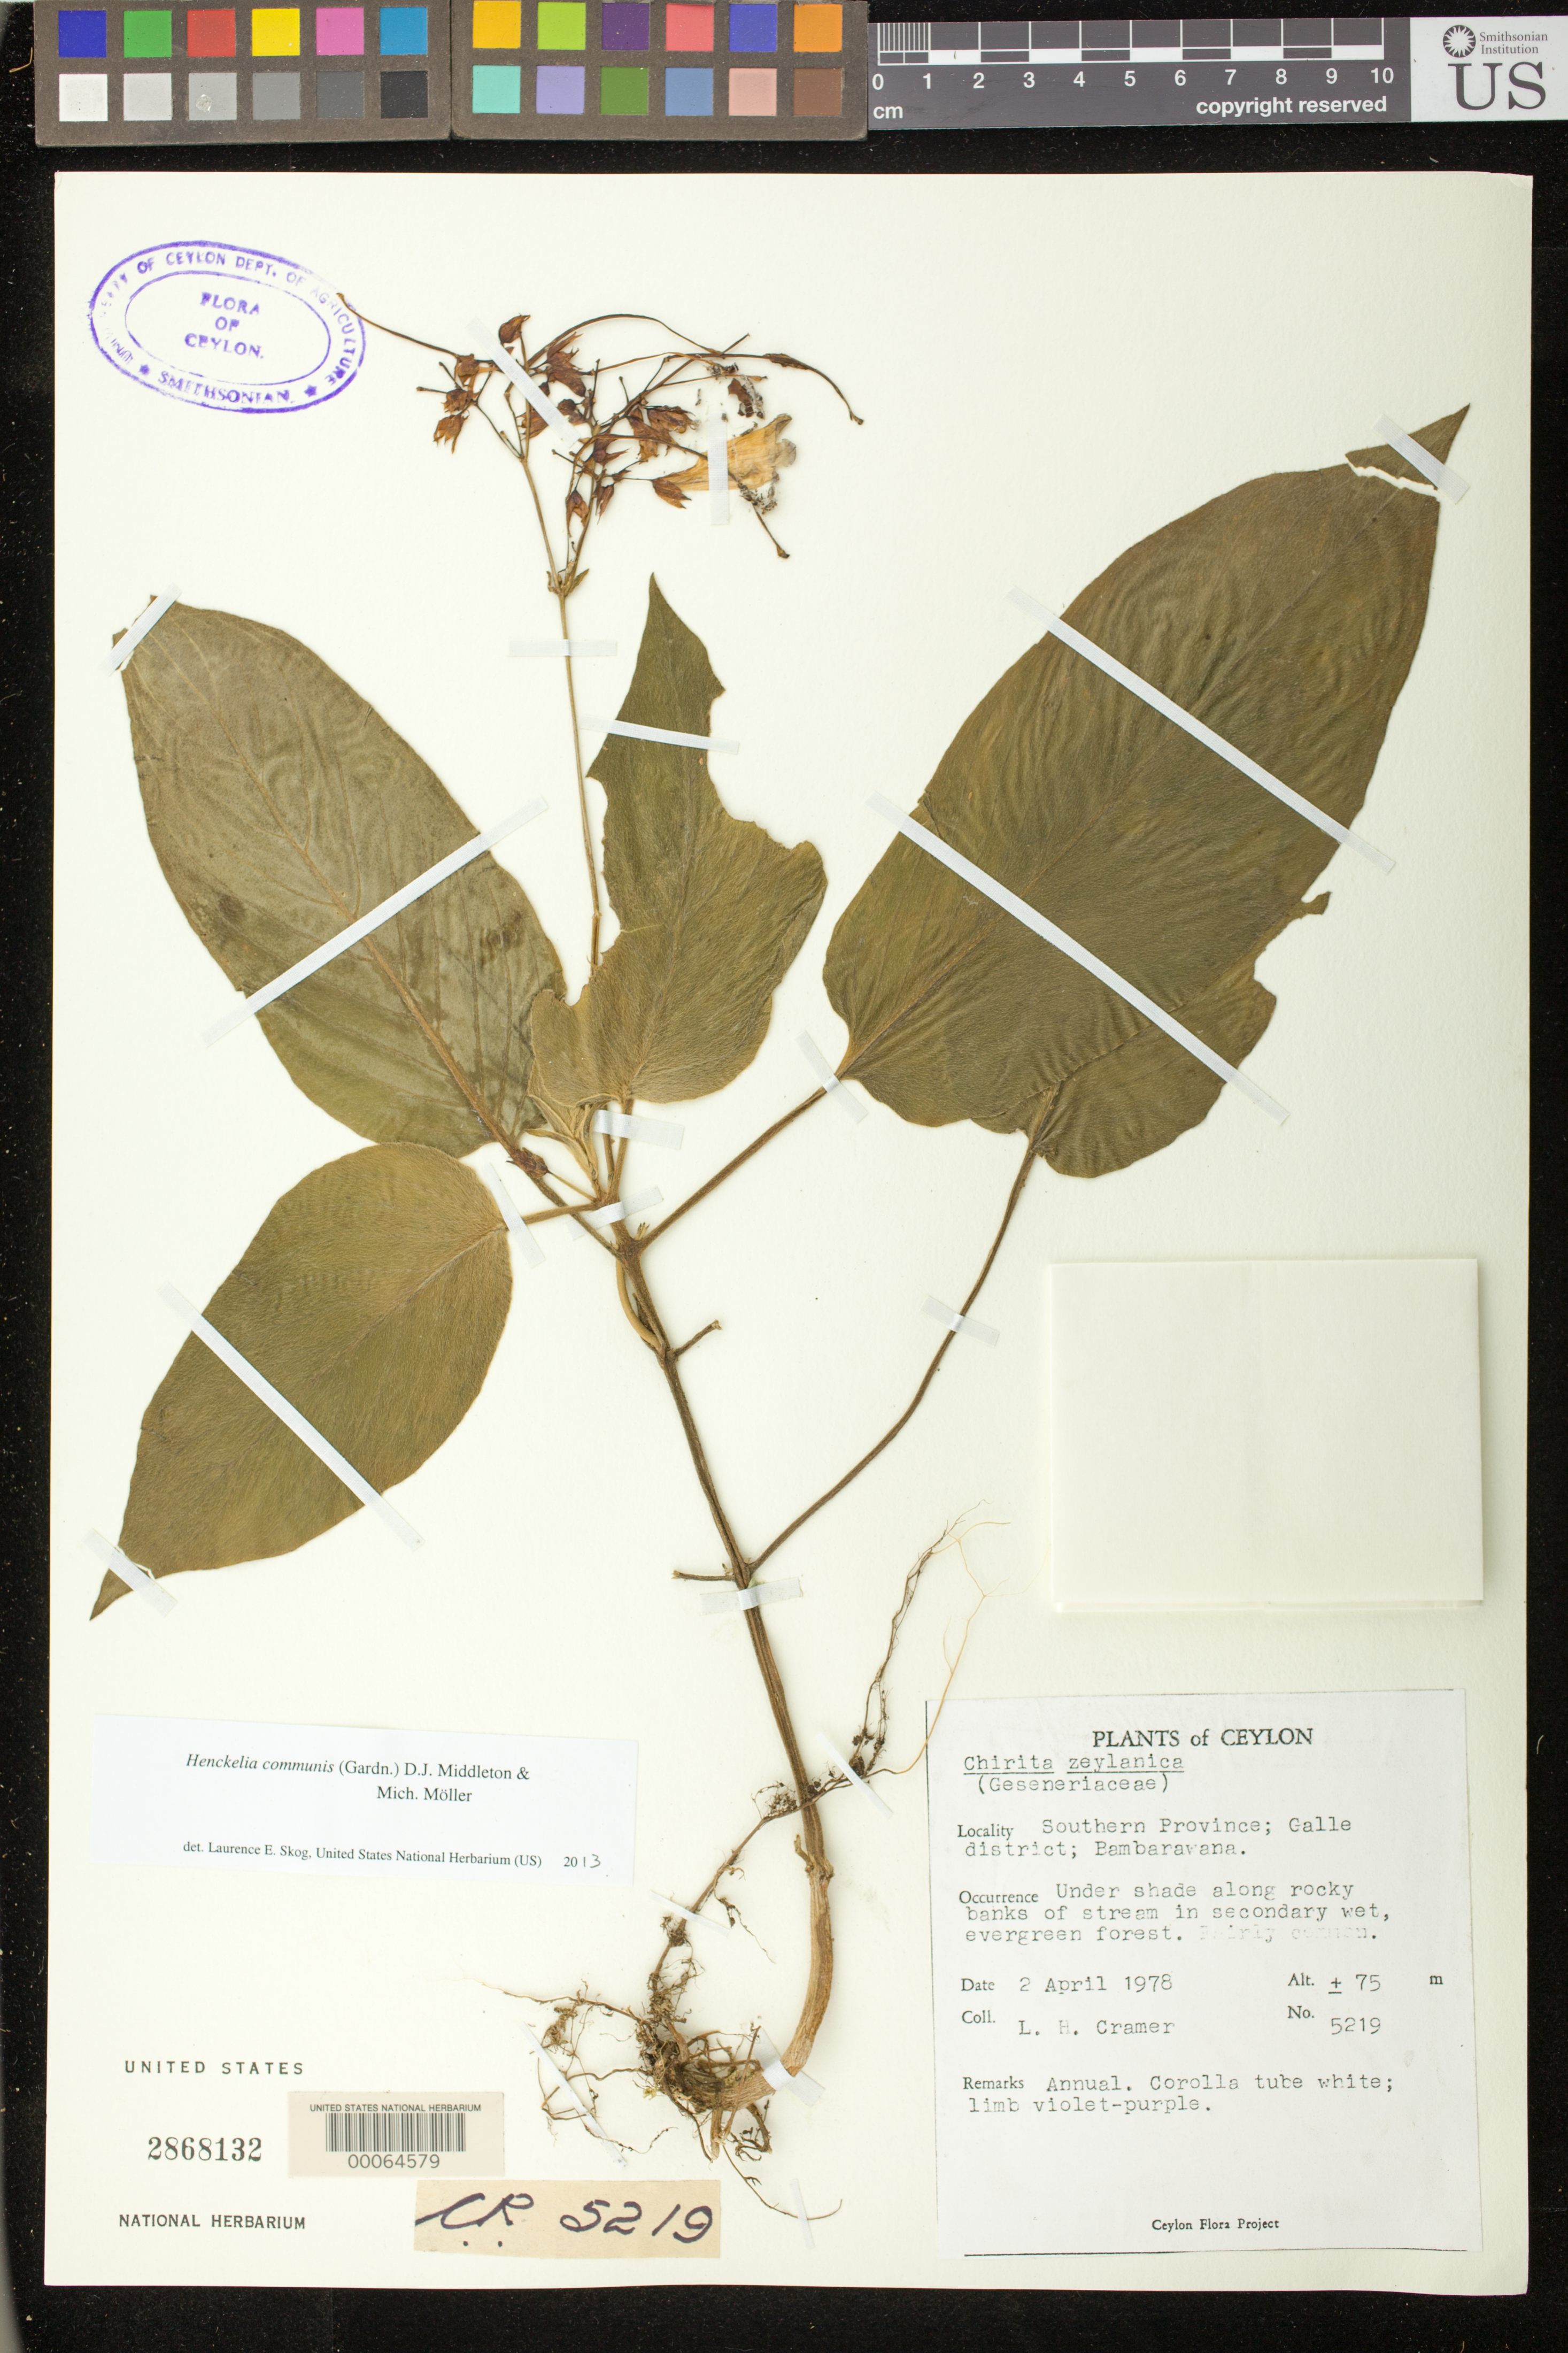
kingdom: Plantae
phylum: Tracheophyta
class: Magnoliopsida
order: Lamiales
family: Gesneriaceae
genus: Henckelia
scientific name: Henckelia communis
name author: (Gardner) D.J. Middleton & Mich. Möller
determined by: Skog, Laurence E.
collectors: L. H. Cramer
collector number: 5219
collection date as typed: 02 Apr 1978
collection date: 1978-04-02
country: Sri Lanka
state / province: Southern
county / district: Galle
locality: Southern prov., Bambarawana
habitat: Under shade in secondary wet evergreen forest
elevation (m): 75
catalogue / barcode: US 2868132